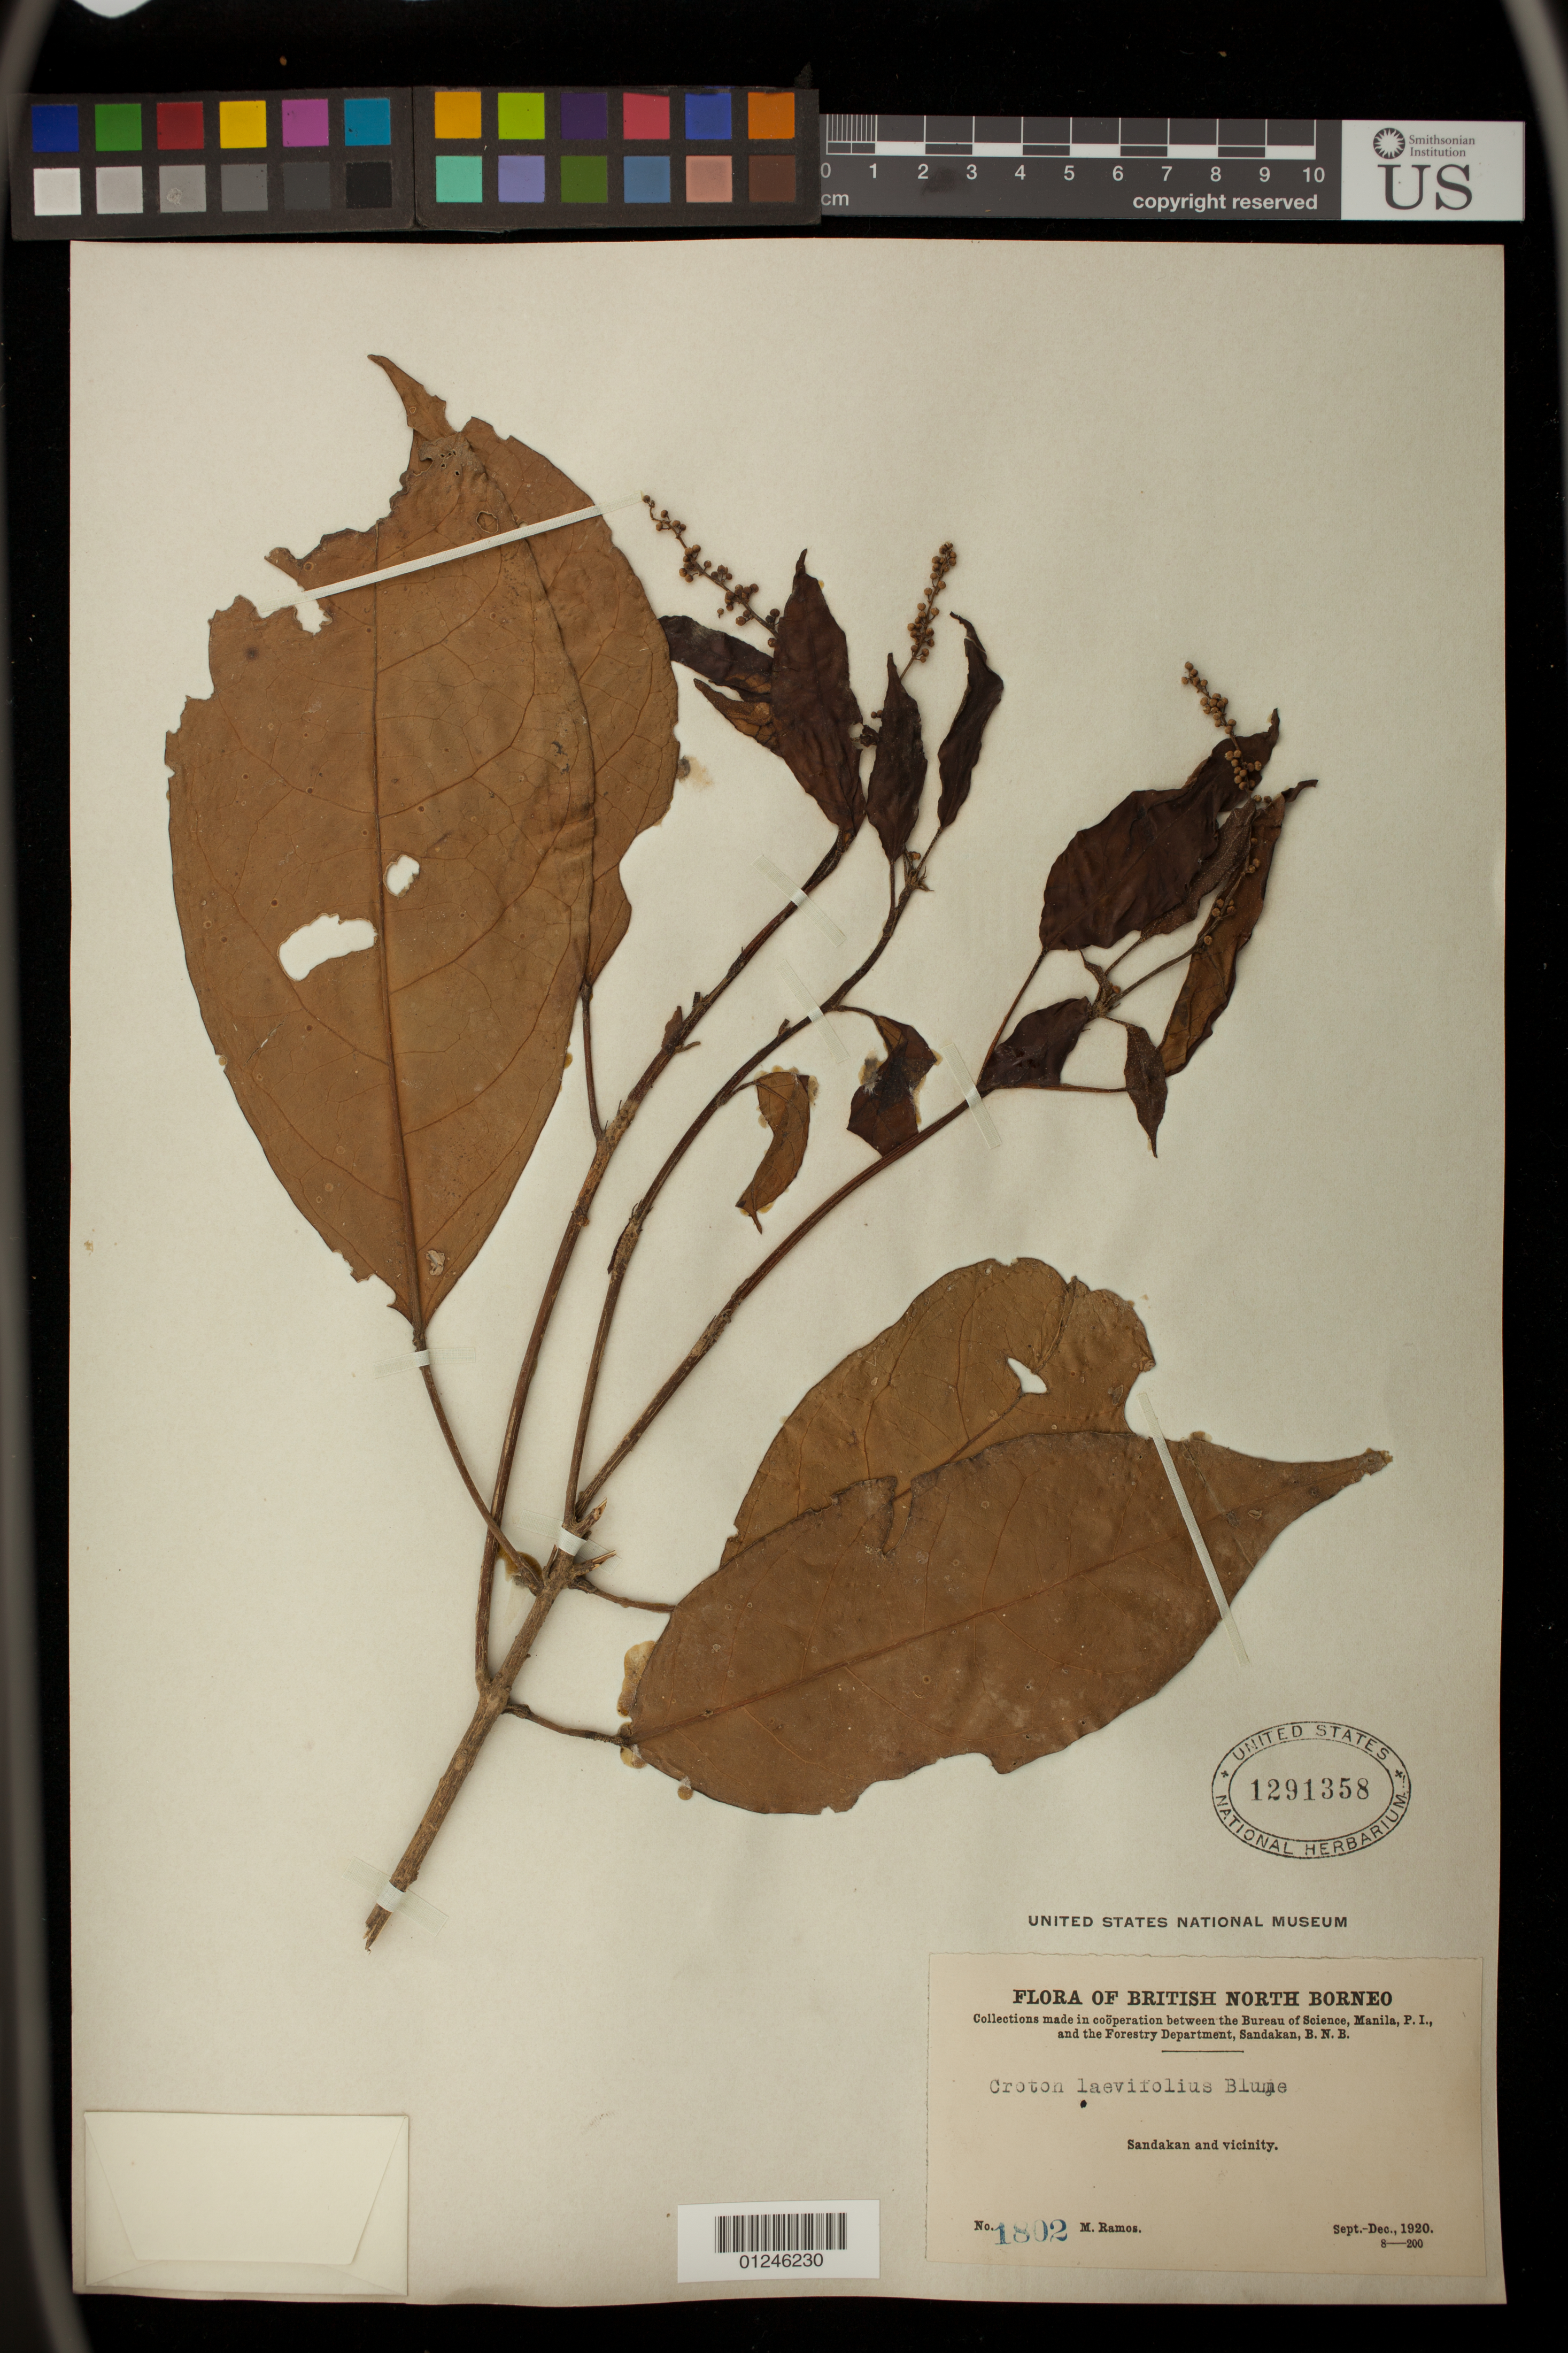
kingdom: Plantae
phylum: Tracheophyta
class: Magnoliopsida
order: Malpighiales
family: Euphorbiaceae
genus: Croton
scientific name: Croton laevifolius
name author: Blume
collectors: M. Ramos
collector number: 1802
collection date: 1920-09-01/1920-12-01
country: Malaysia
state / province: Sabah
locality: Sandakan and vicinity, British North Borneo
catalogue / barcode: US 1291358